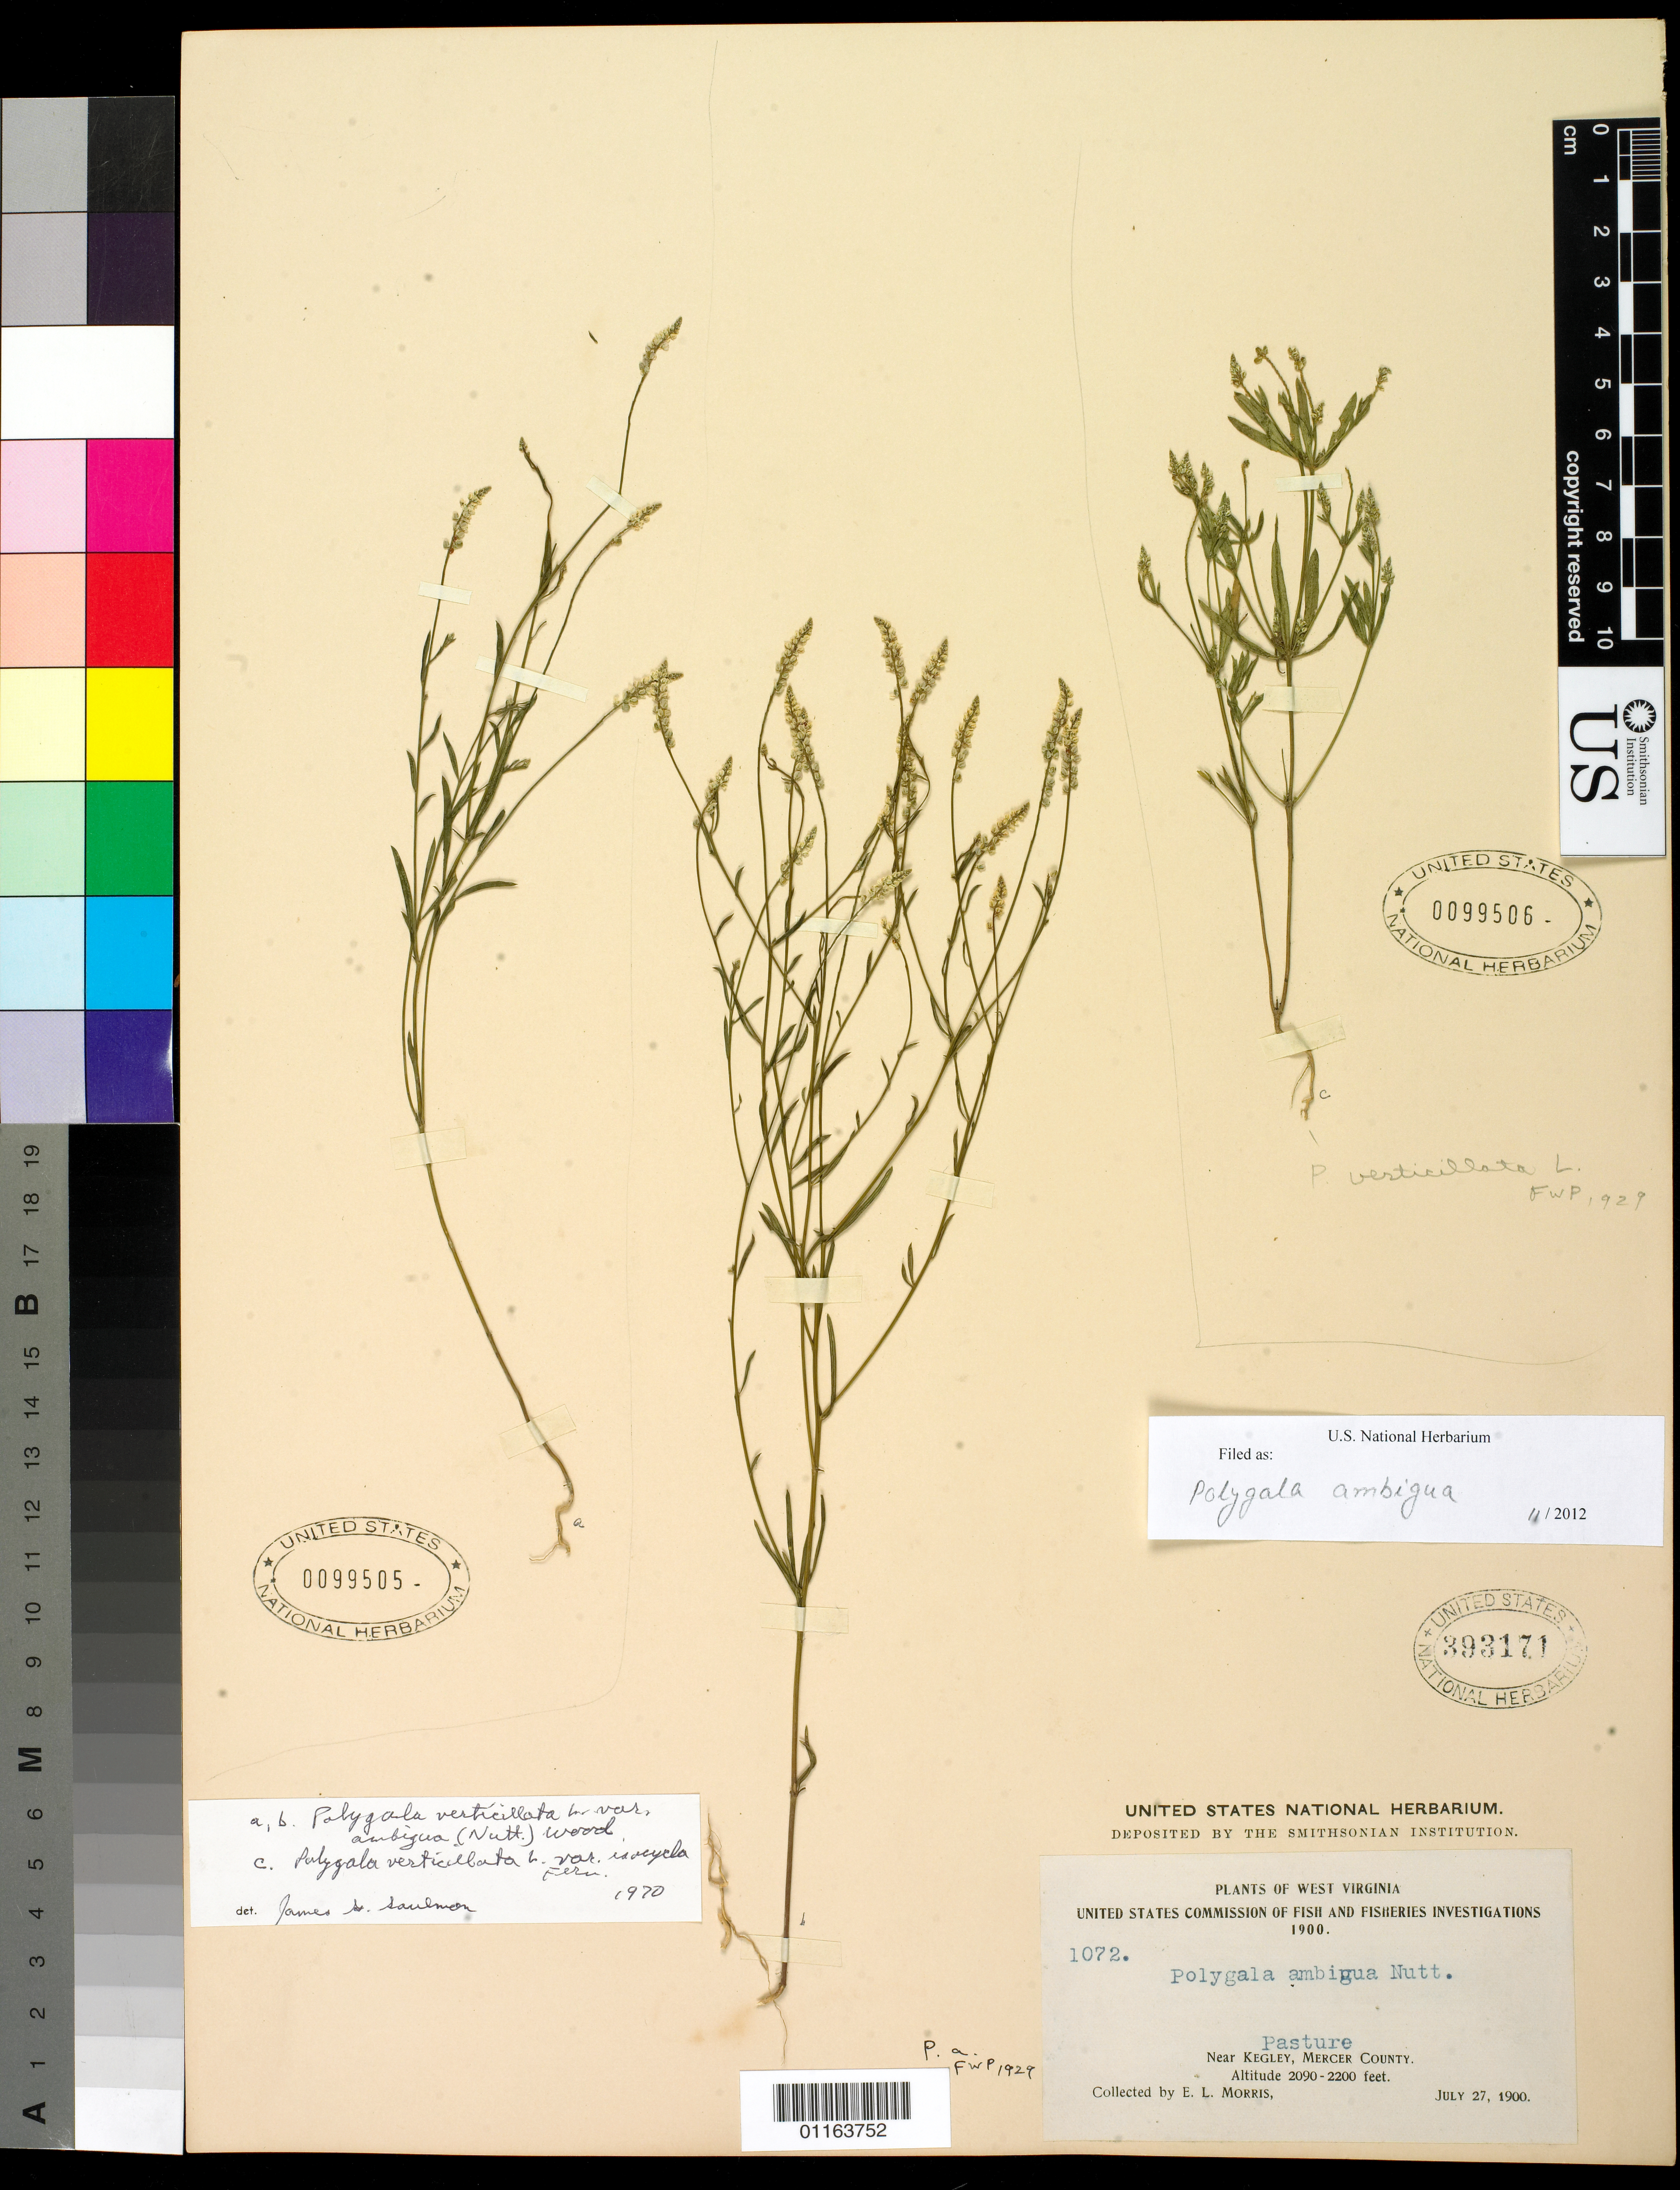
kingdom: Plantae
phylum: Tracheophyta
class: Magnoliopsida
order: Fabales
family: Polygalaceae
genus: Polygala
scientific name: Polygala ambigua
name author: Nutt.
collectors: E. L. Morris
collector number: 1072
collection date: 1900-07-27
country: United States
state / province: West Virginia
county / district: Mercer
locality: Near Kegley.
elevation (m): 637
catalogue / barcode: US 393171